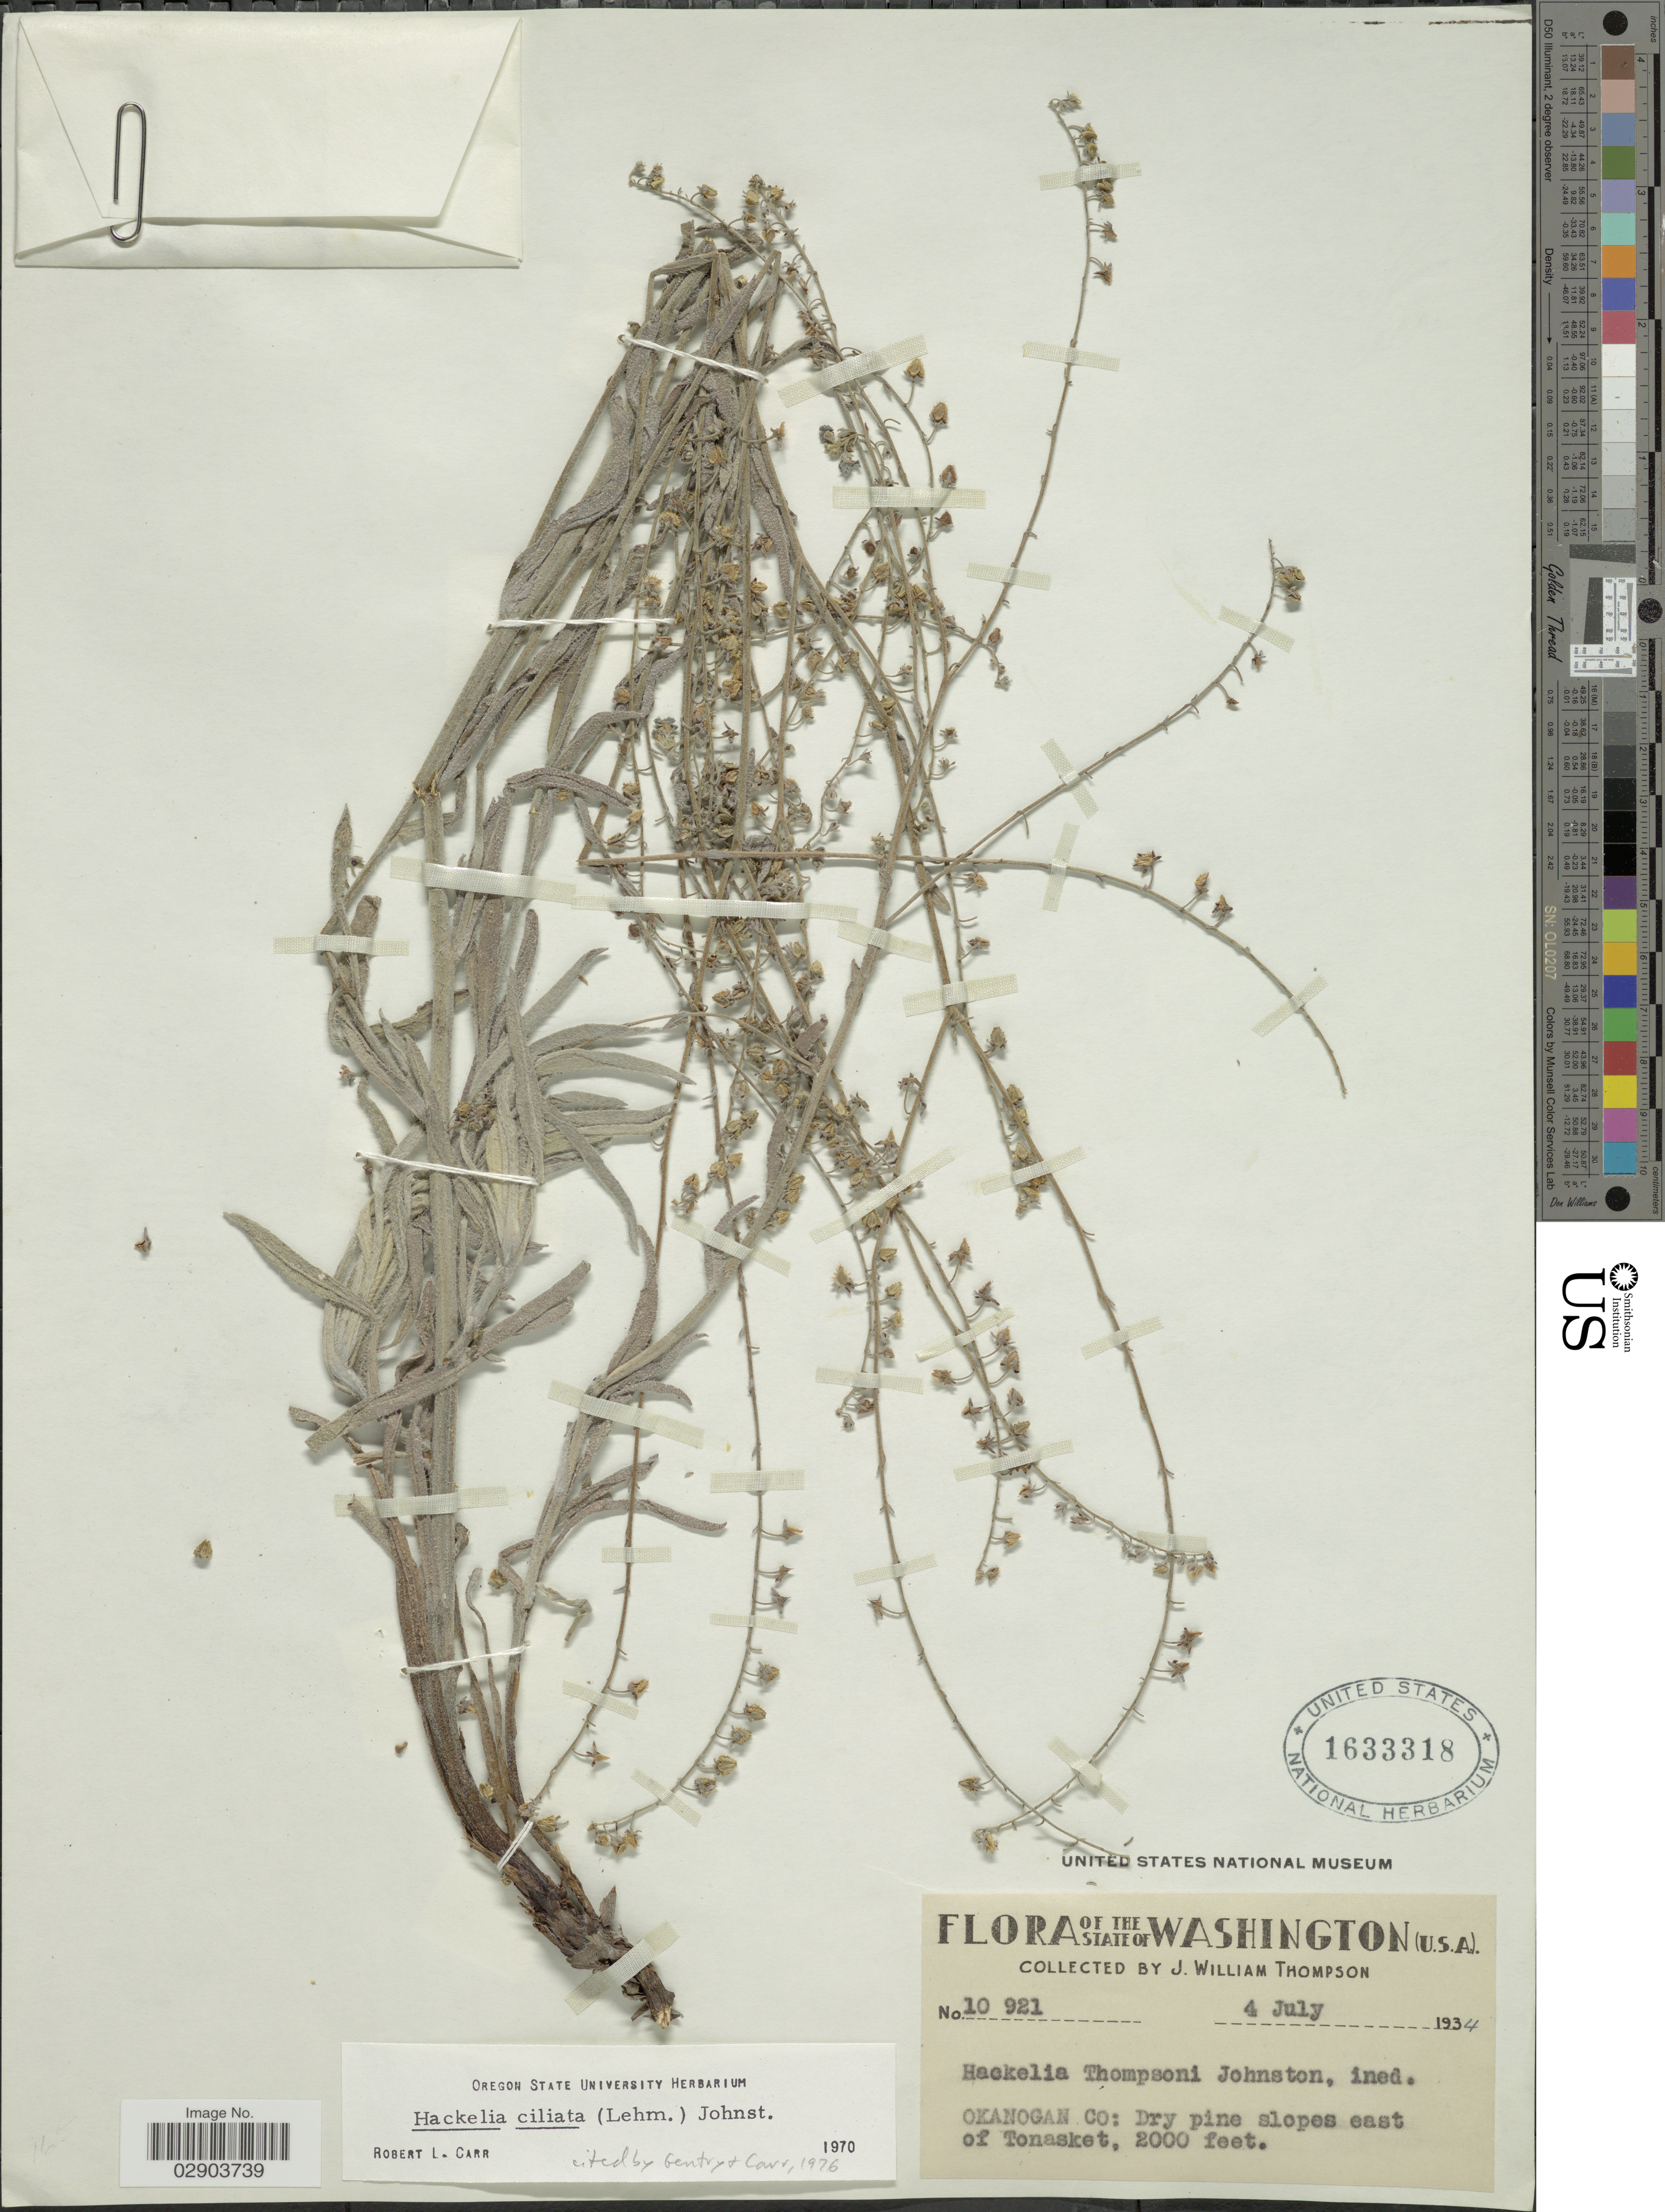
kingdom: Plantae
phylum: Tracheophyta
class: Magnoliopsida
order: Boraginales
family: Boraginaceae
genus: Hackelia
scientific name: Hackelia ciliata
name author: (Douglas ex Lehm.) I.M. Johnst.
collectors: J. W. Thompson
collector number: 10921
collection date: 1934-07-04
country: United States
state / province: Washington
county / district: Okanogan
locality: Okanogan Co: Dry pine slopes east of Tonasket.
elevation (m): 610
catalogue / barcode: US 1633318